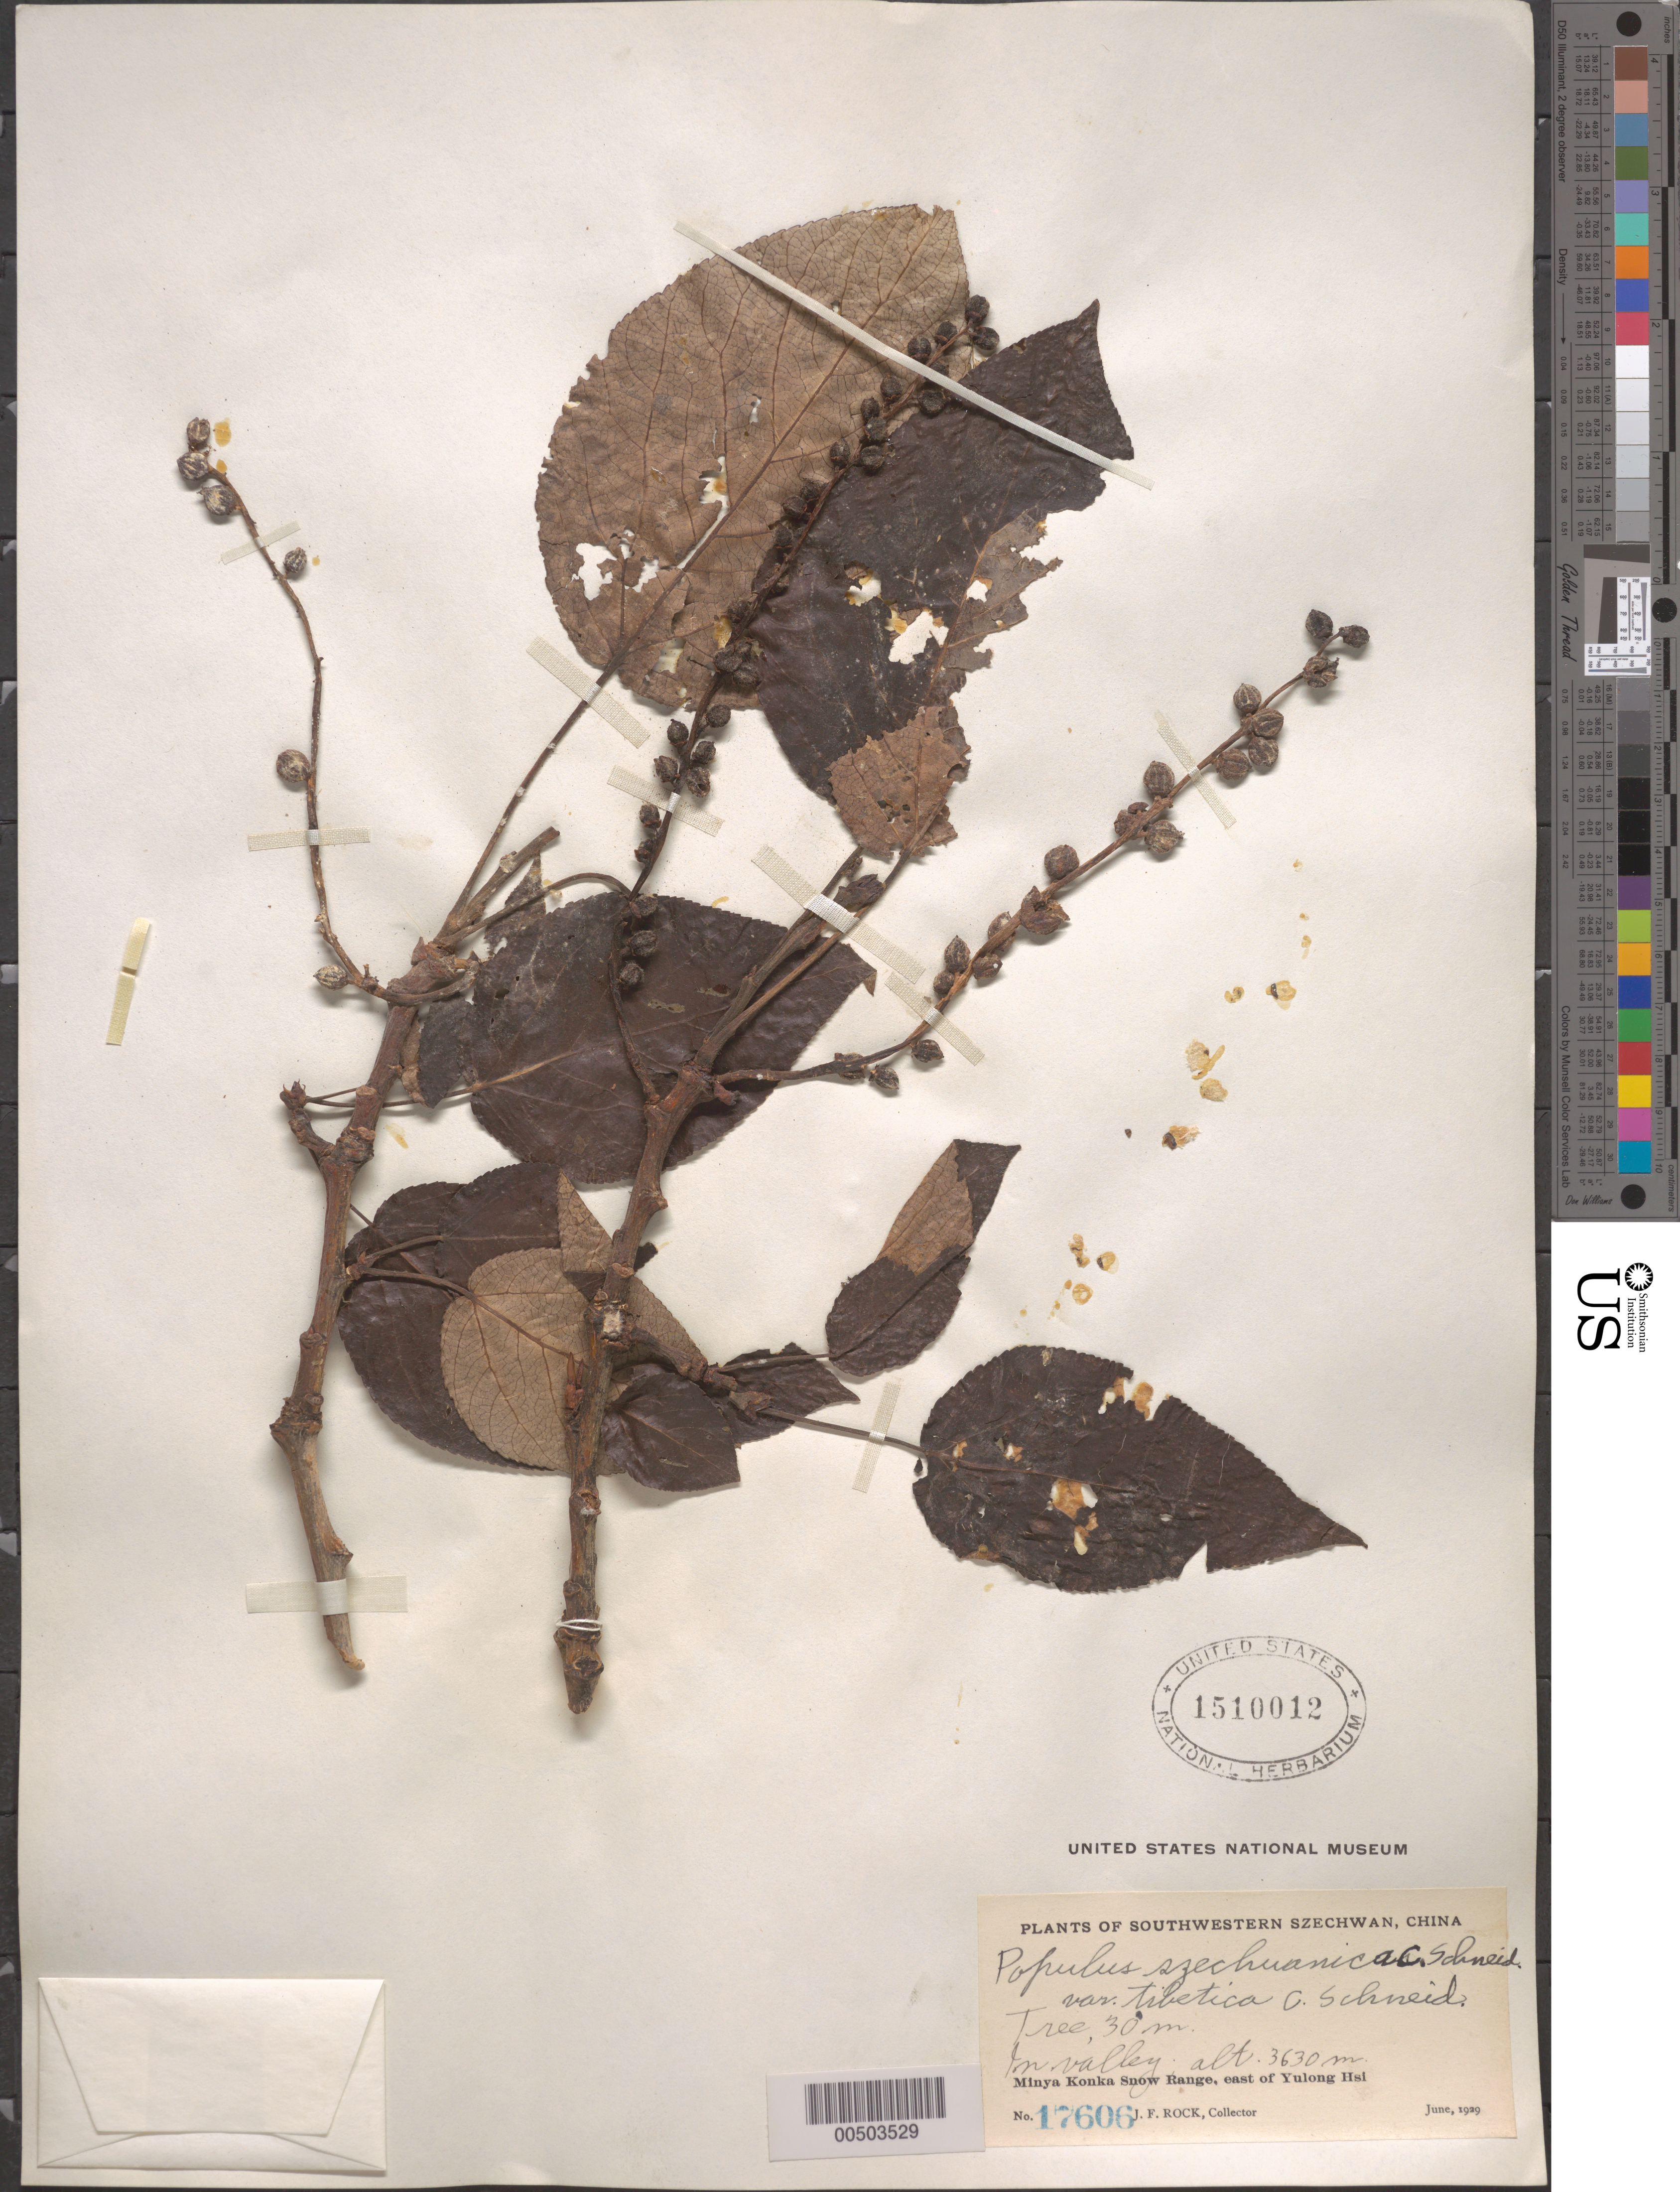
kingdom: Plantae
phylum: Tracheophyta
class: Magnoliopsida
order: Malpighiales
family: Salicaceae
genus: Populus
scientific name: Populus szechuanica var. tibetica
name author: C.K. Schneid.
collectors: J. F. Rock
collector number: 17606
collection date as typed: Jun 1929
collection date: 1929-06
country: China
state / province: Sichuan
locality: Minya Konka Snow Range, east of Yulong Hsi, southwestern Szechwan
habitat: Tree 30 m.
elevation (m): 3630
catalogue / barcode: US 1510012